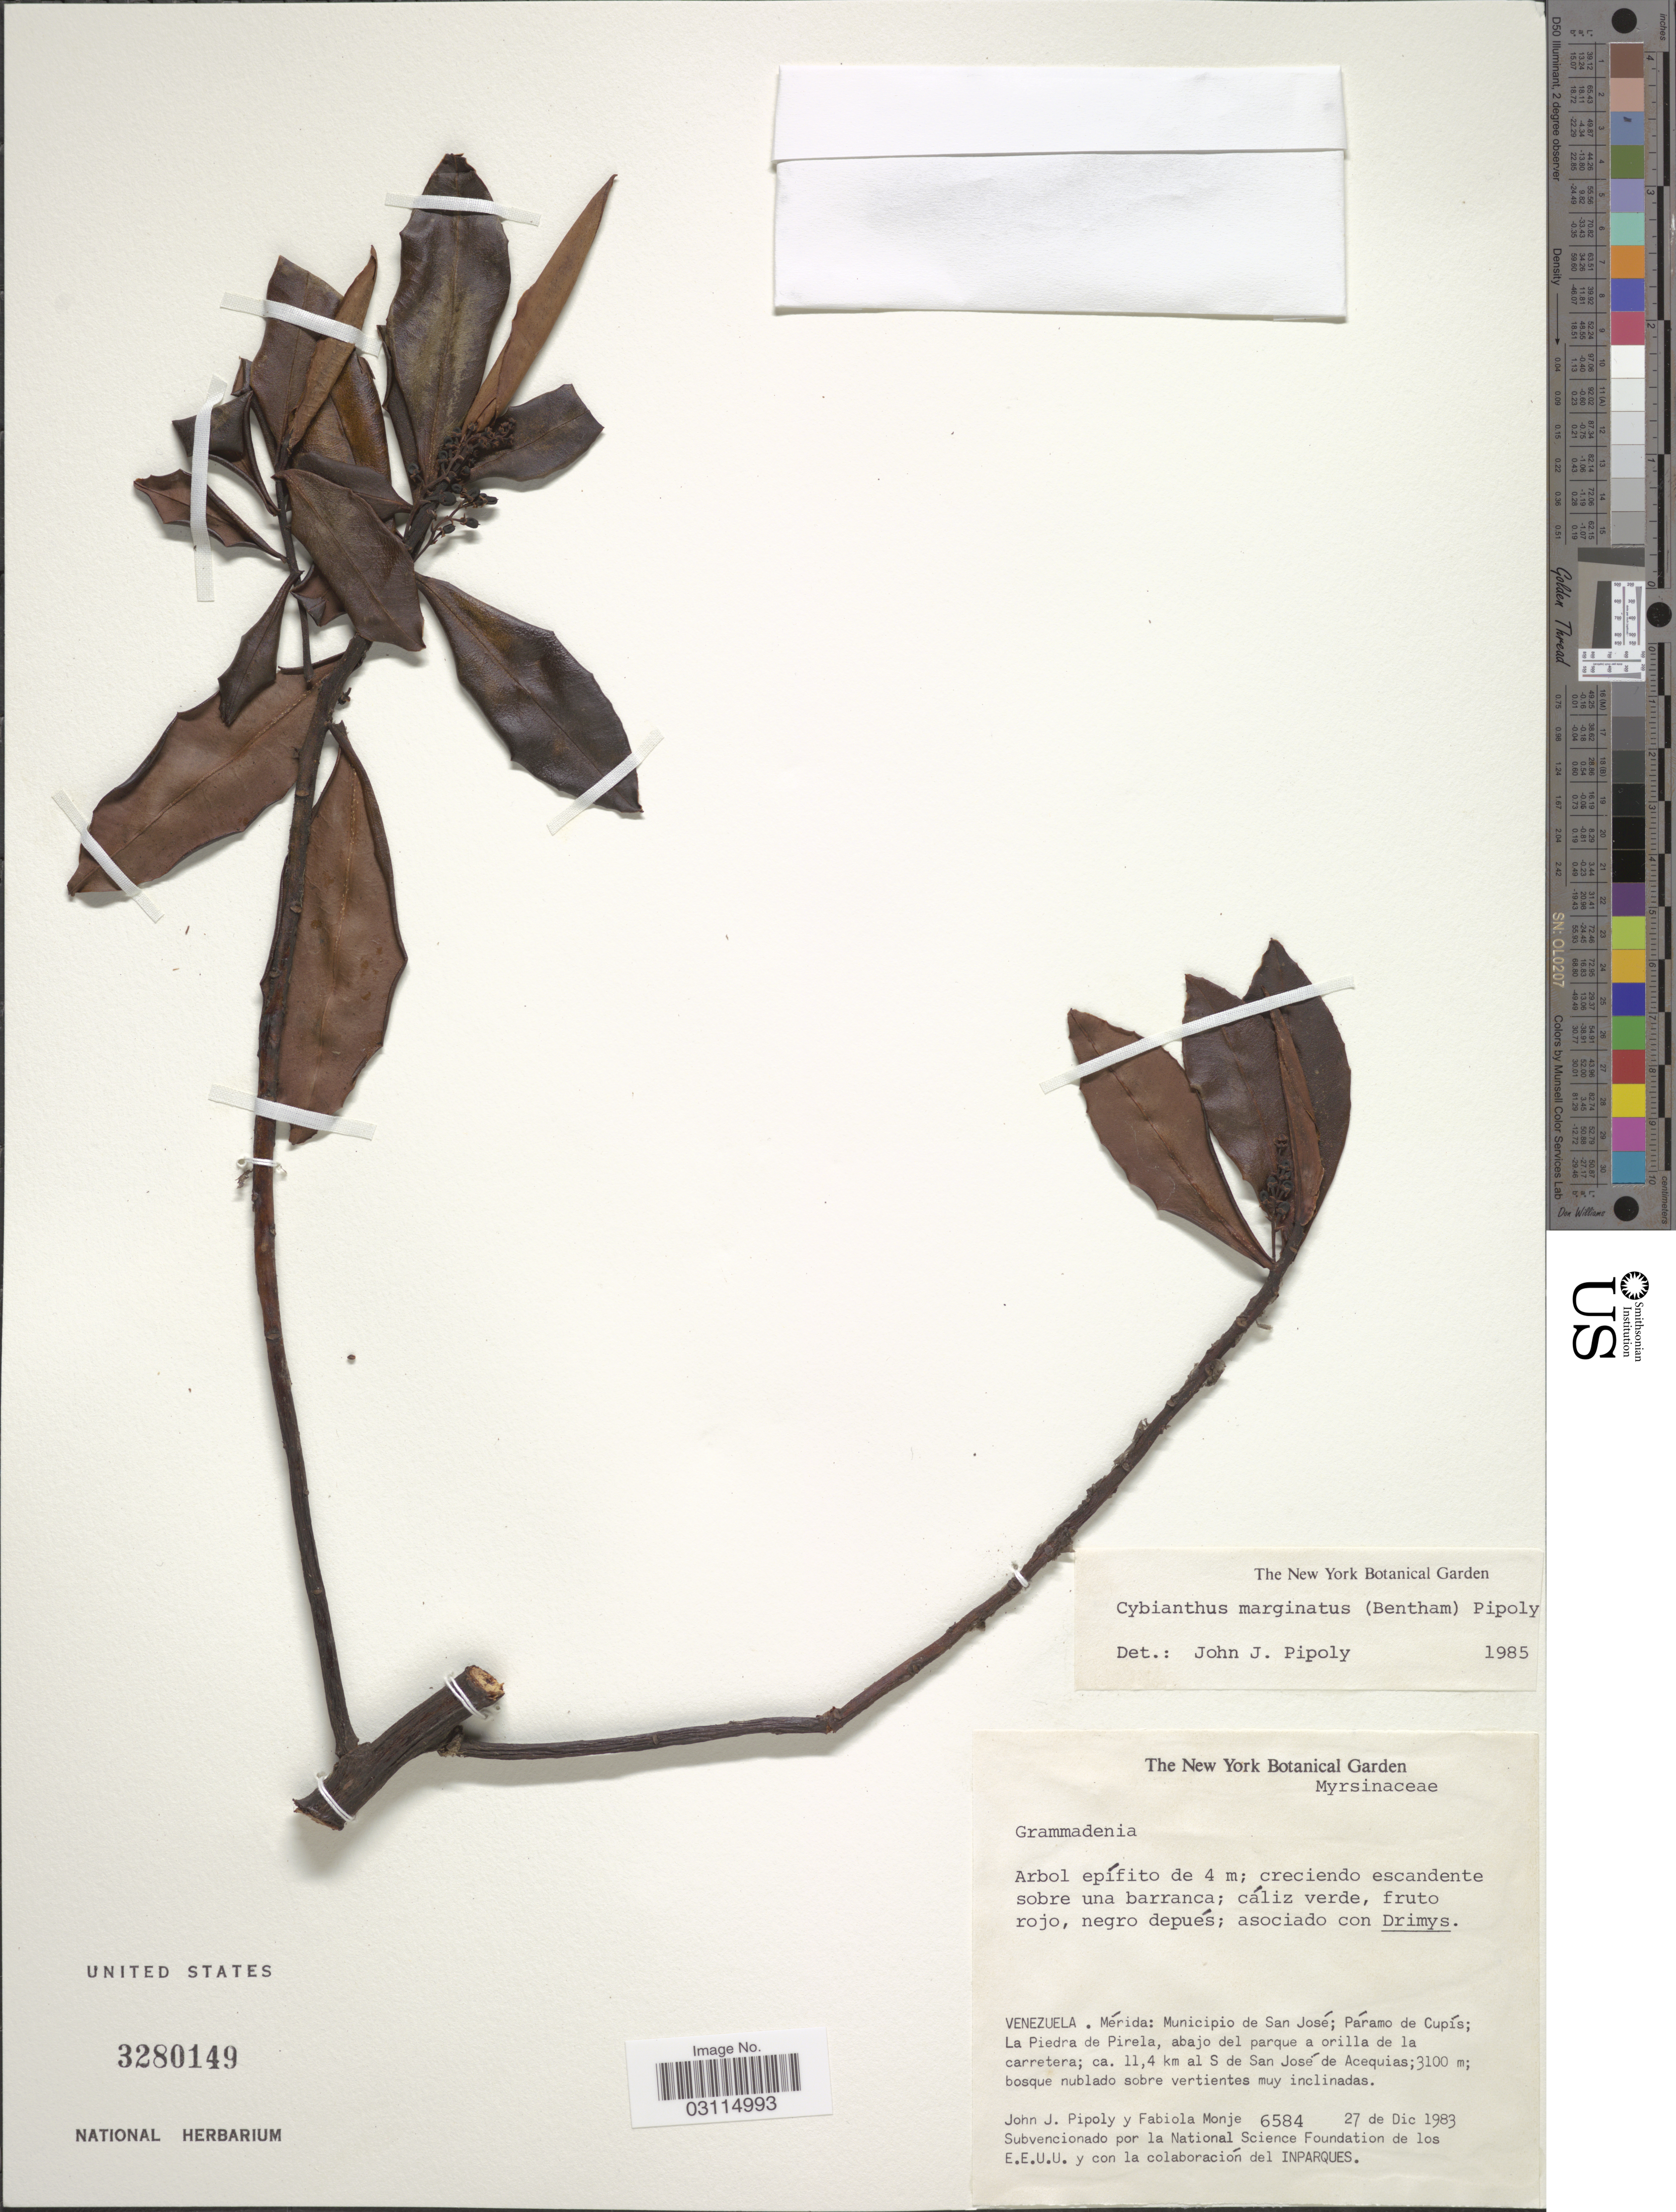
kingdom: Plantae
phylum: Tracheophyta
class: Magnoliopsida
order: Ericales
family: Primulaceae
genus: Cybianthus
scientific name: Cybianthus marginatus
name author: (Benth.) Pipoly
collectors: J. J. Pipoly & F. Monje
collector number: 6584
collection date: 1983-12-27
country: Venezuela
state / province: Mérida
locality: Municipio de San José; Páramo de Cupís; La Piedra de Pirela, abajo del parque a orilla de la carretera; ca. 11.4 km al S de San José de Acequias.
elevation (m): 3100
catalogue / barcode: US 3280149